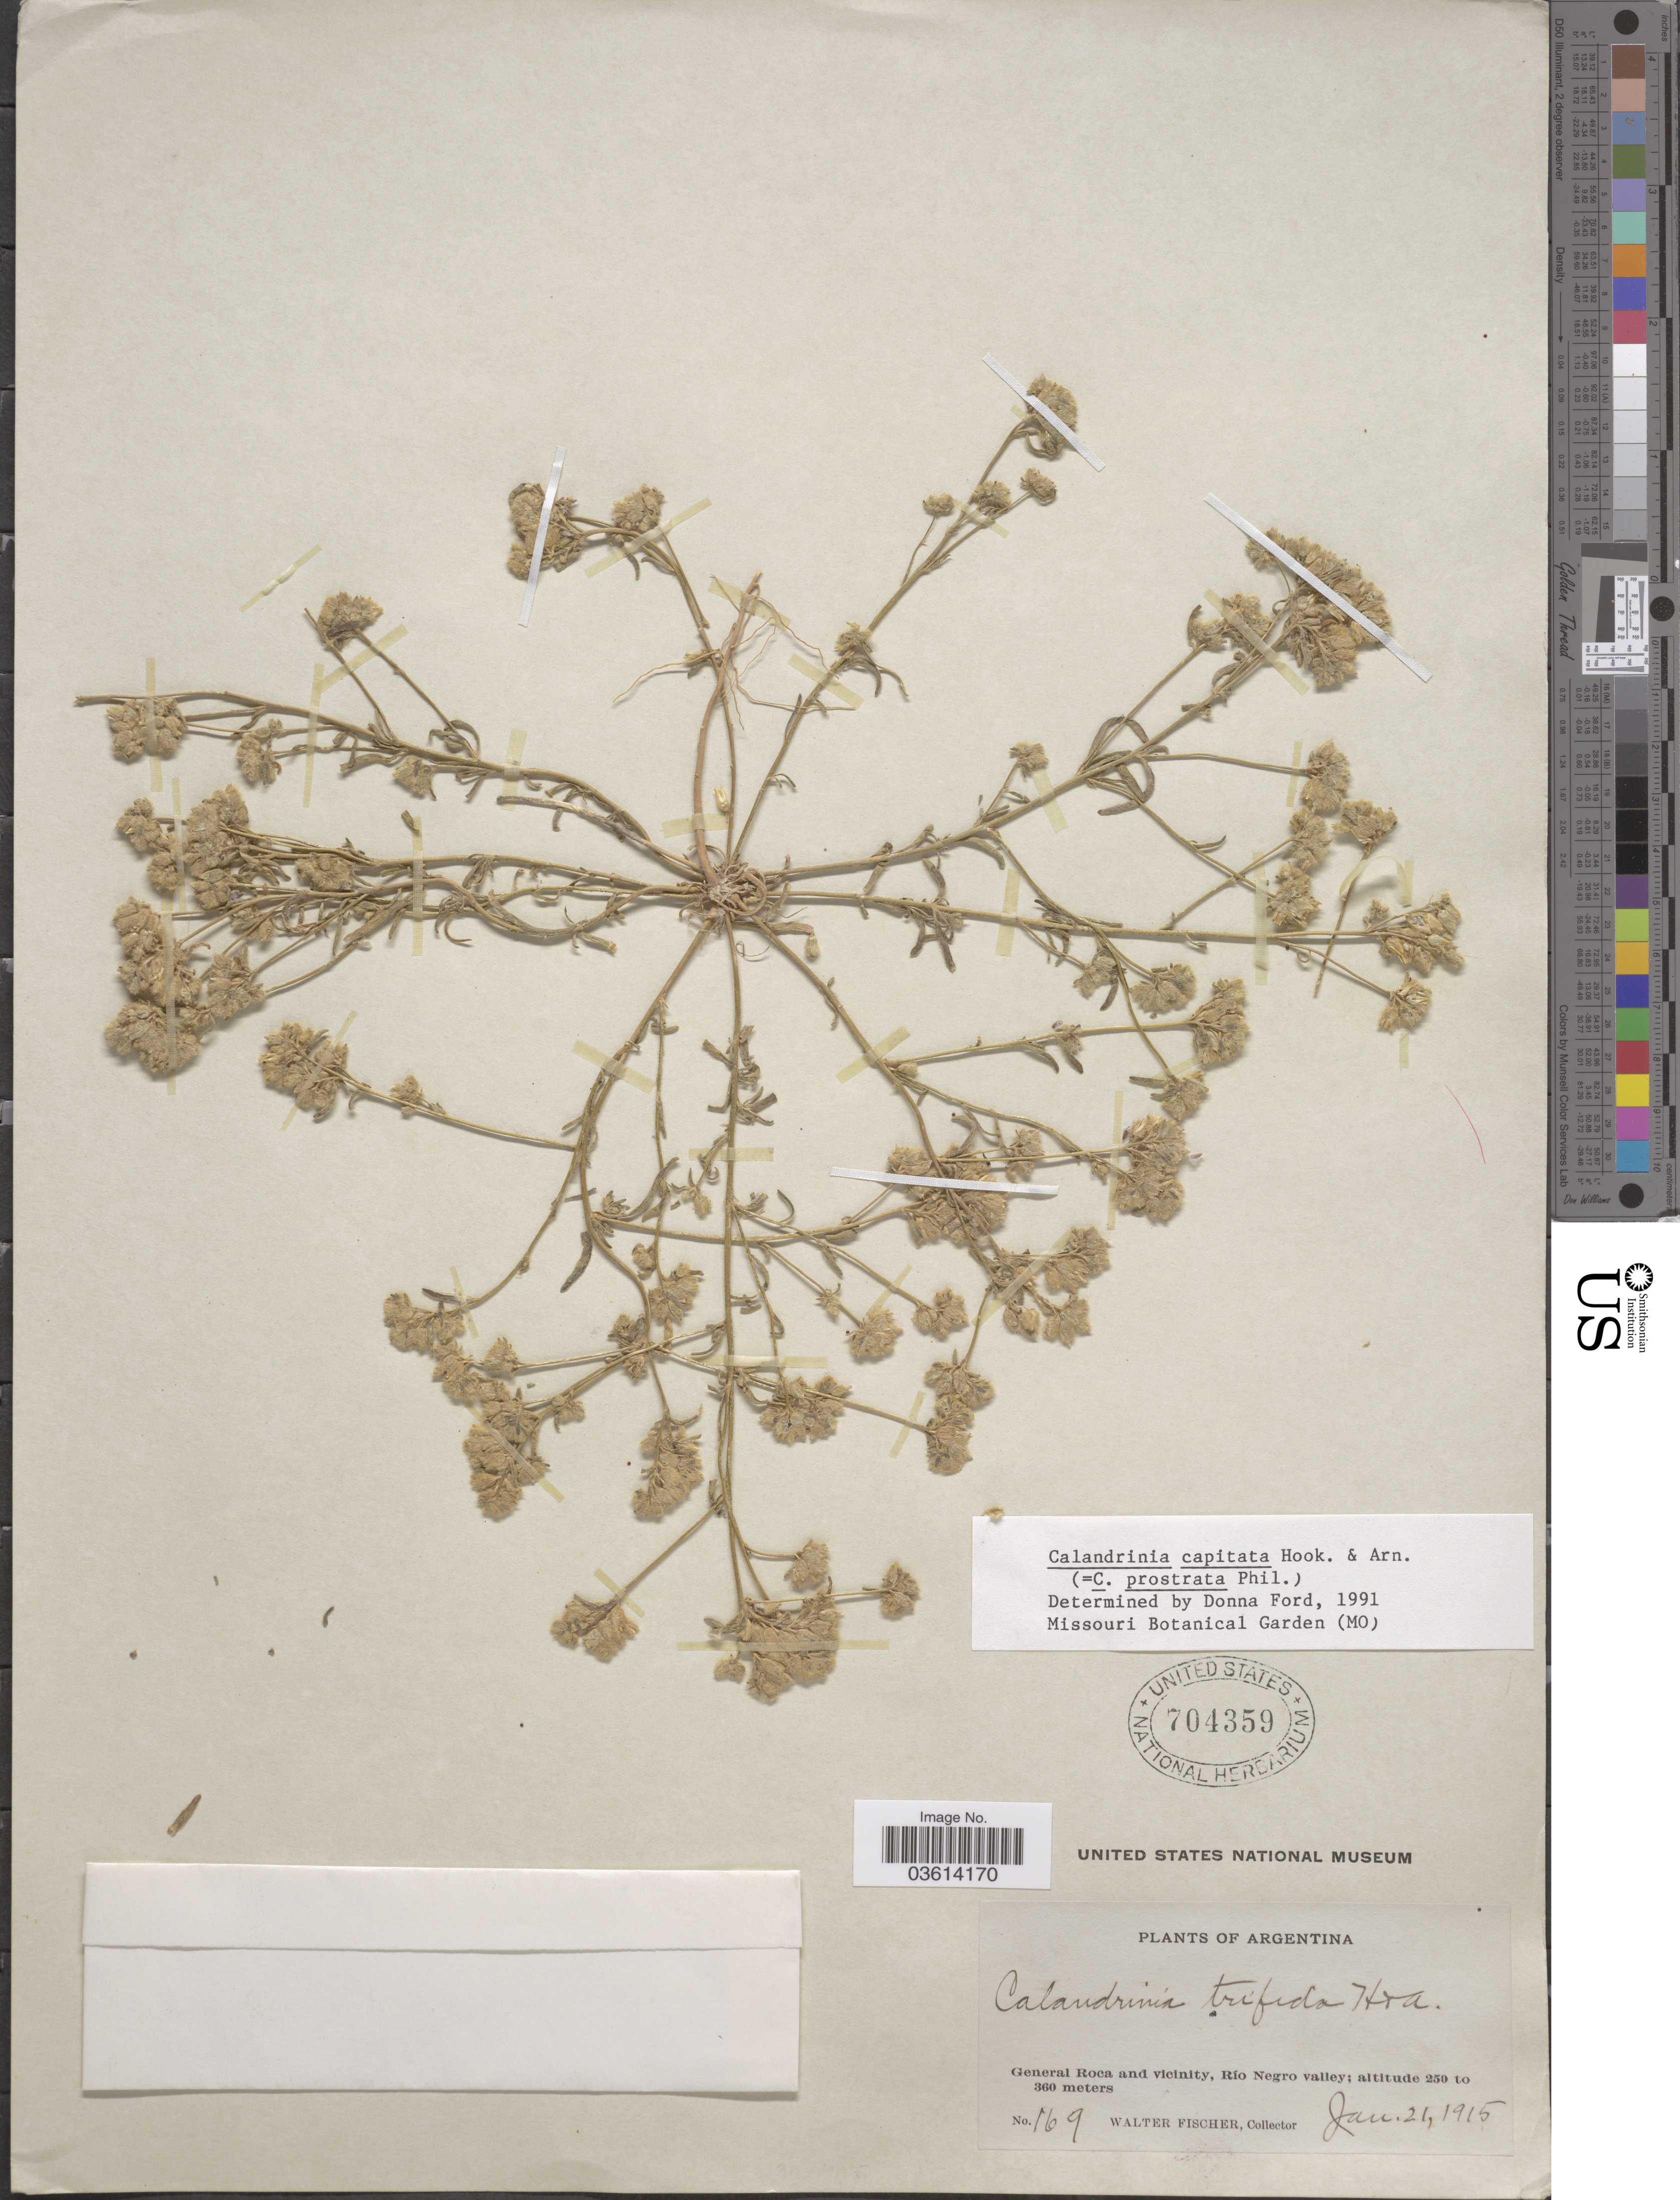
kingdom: Plantae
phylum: Tracheophyta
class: Magnoliopsida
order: Caryophyllales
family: Montiaceae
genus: Montiopsis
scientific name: Montiopsis capitata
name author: (Hook. & Arn.) D.I. Ford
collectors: W. Fischer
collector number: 169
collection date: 1915-01-21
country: Argentina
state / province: Rio Negro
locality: General Roca and vicinity, Río Negro valley.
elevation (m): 250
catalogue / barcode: US 704359